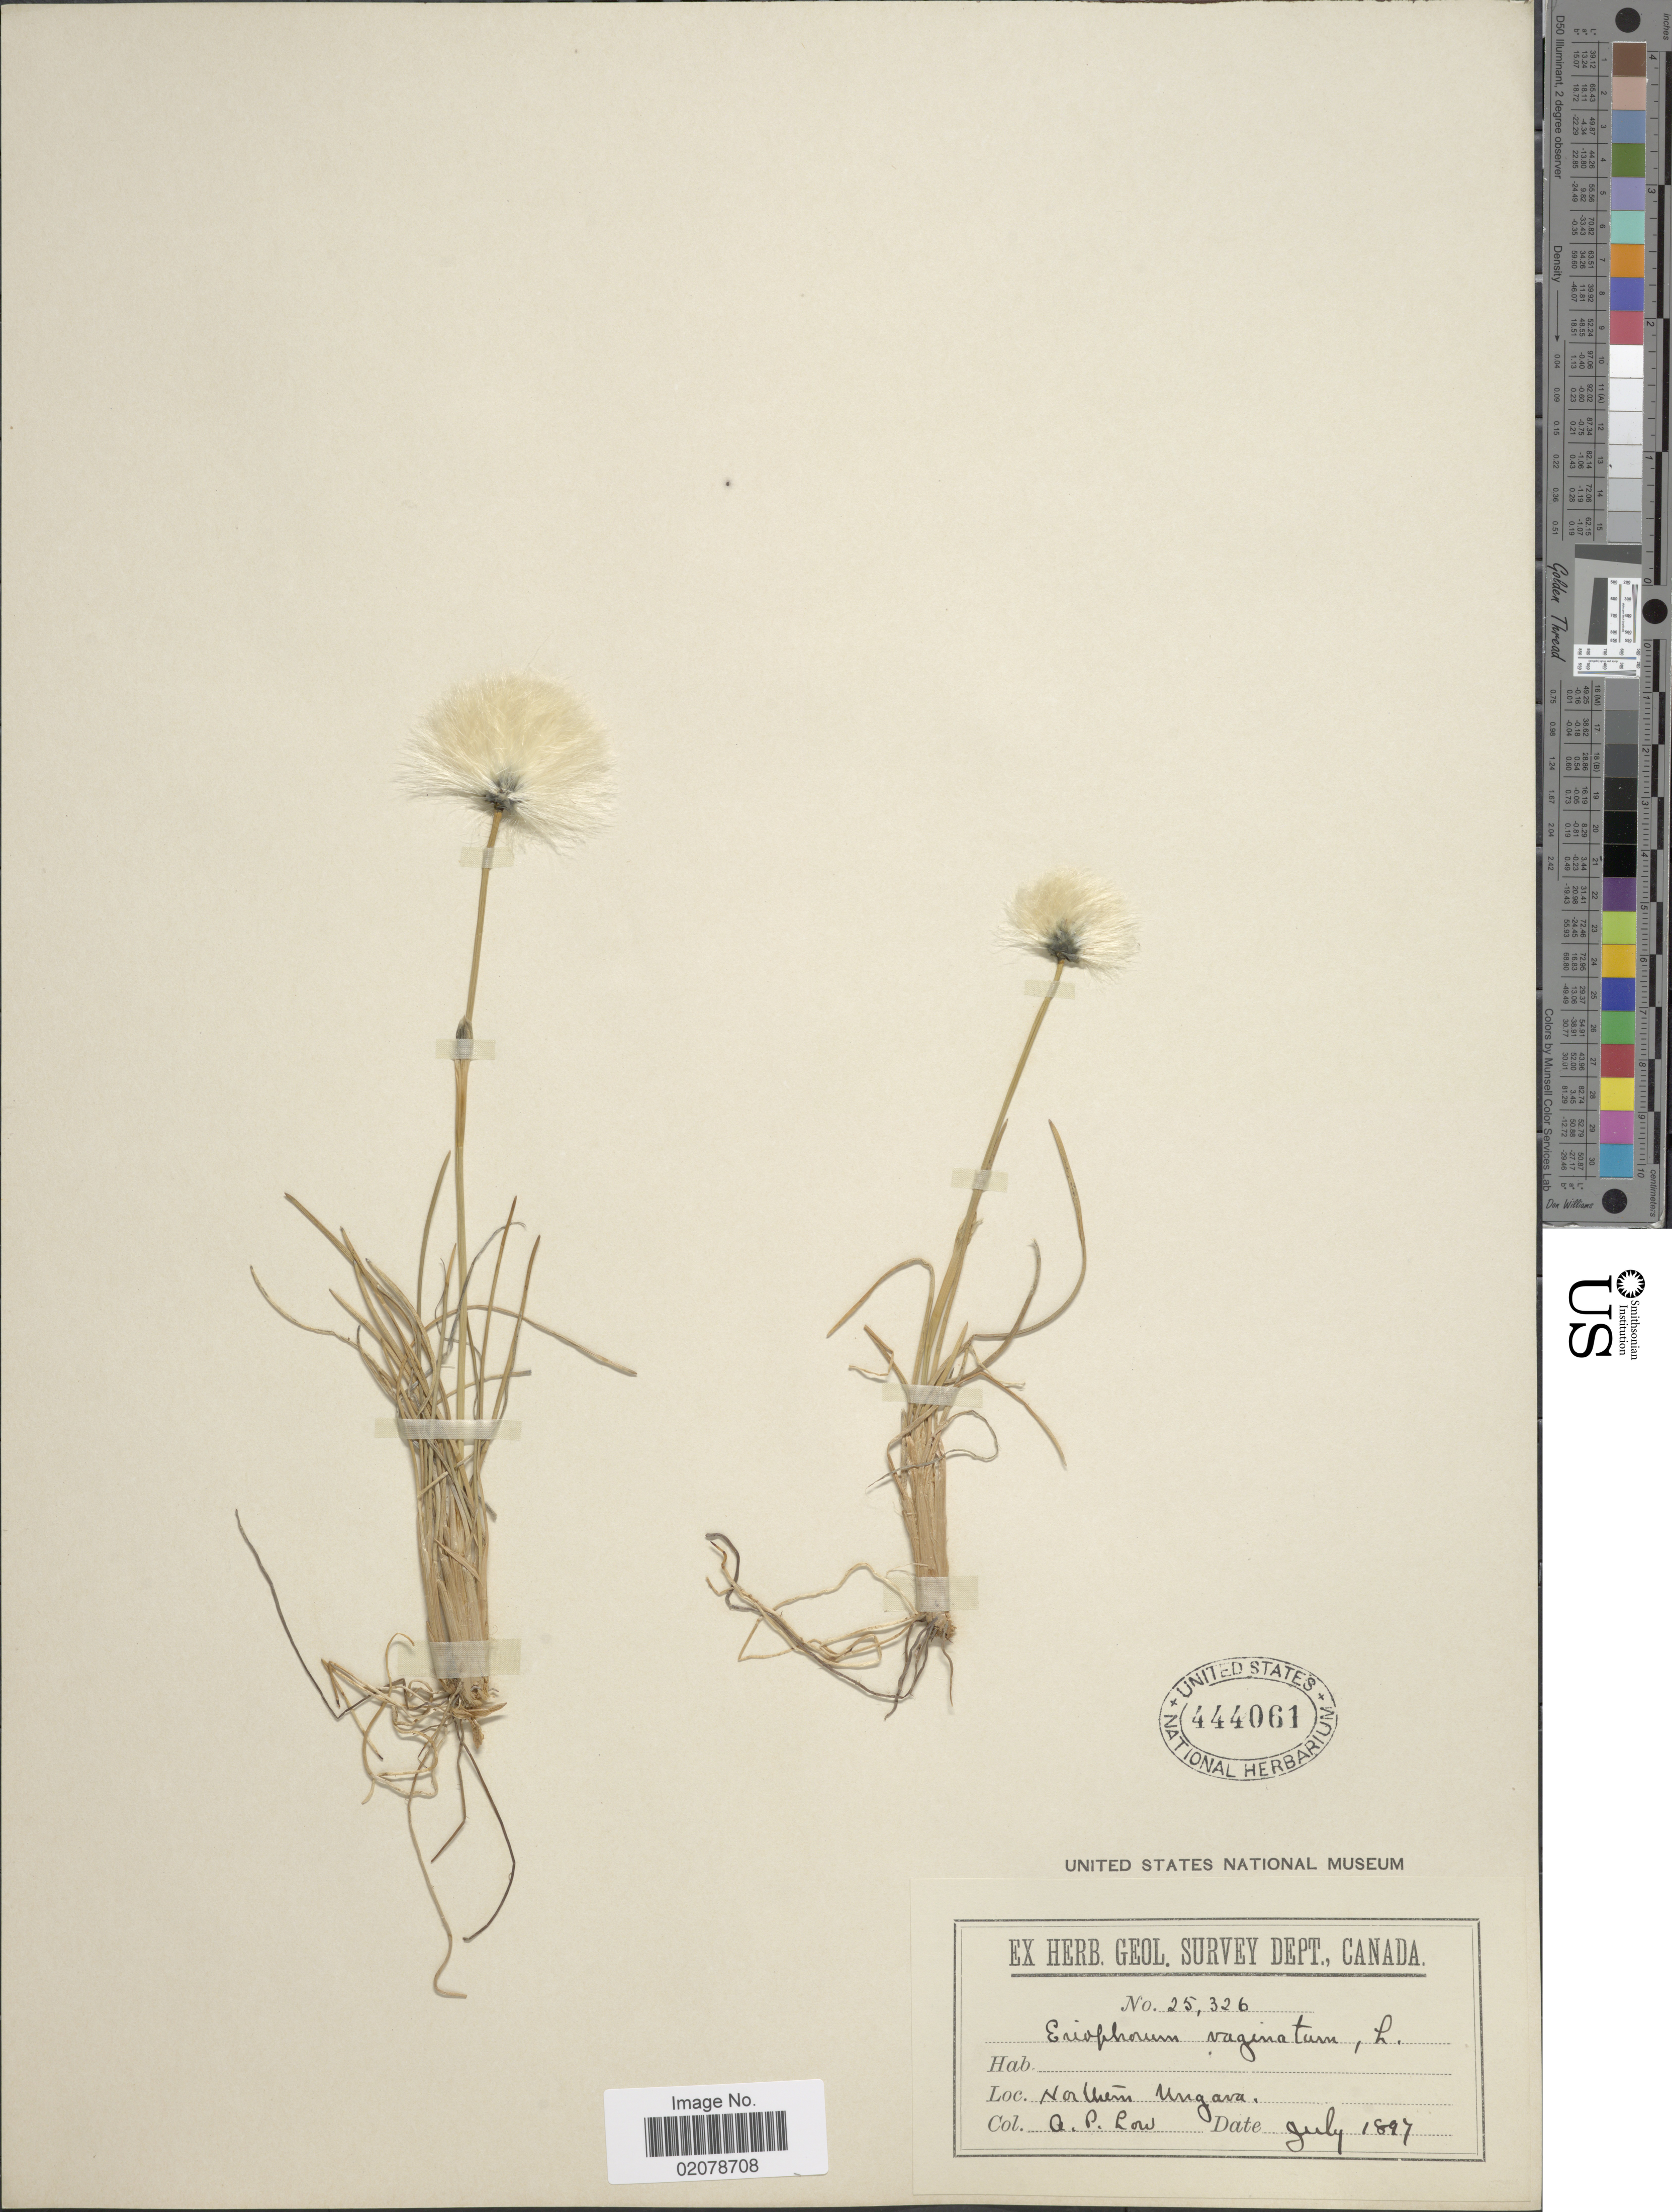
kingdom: Plantae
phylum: Tracheophyta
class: Liliopsida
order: Poales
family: Cyperaceae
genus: Eriophorum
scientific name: Eriophorum vaginatum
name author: L.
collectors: A. Low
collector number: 25326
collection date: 1897-07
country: Canada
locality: Northern Ungava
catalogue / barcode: US 444061